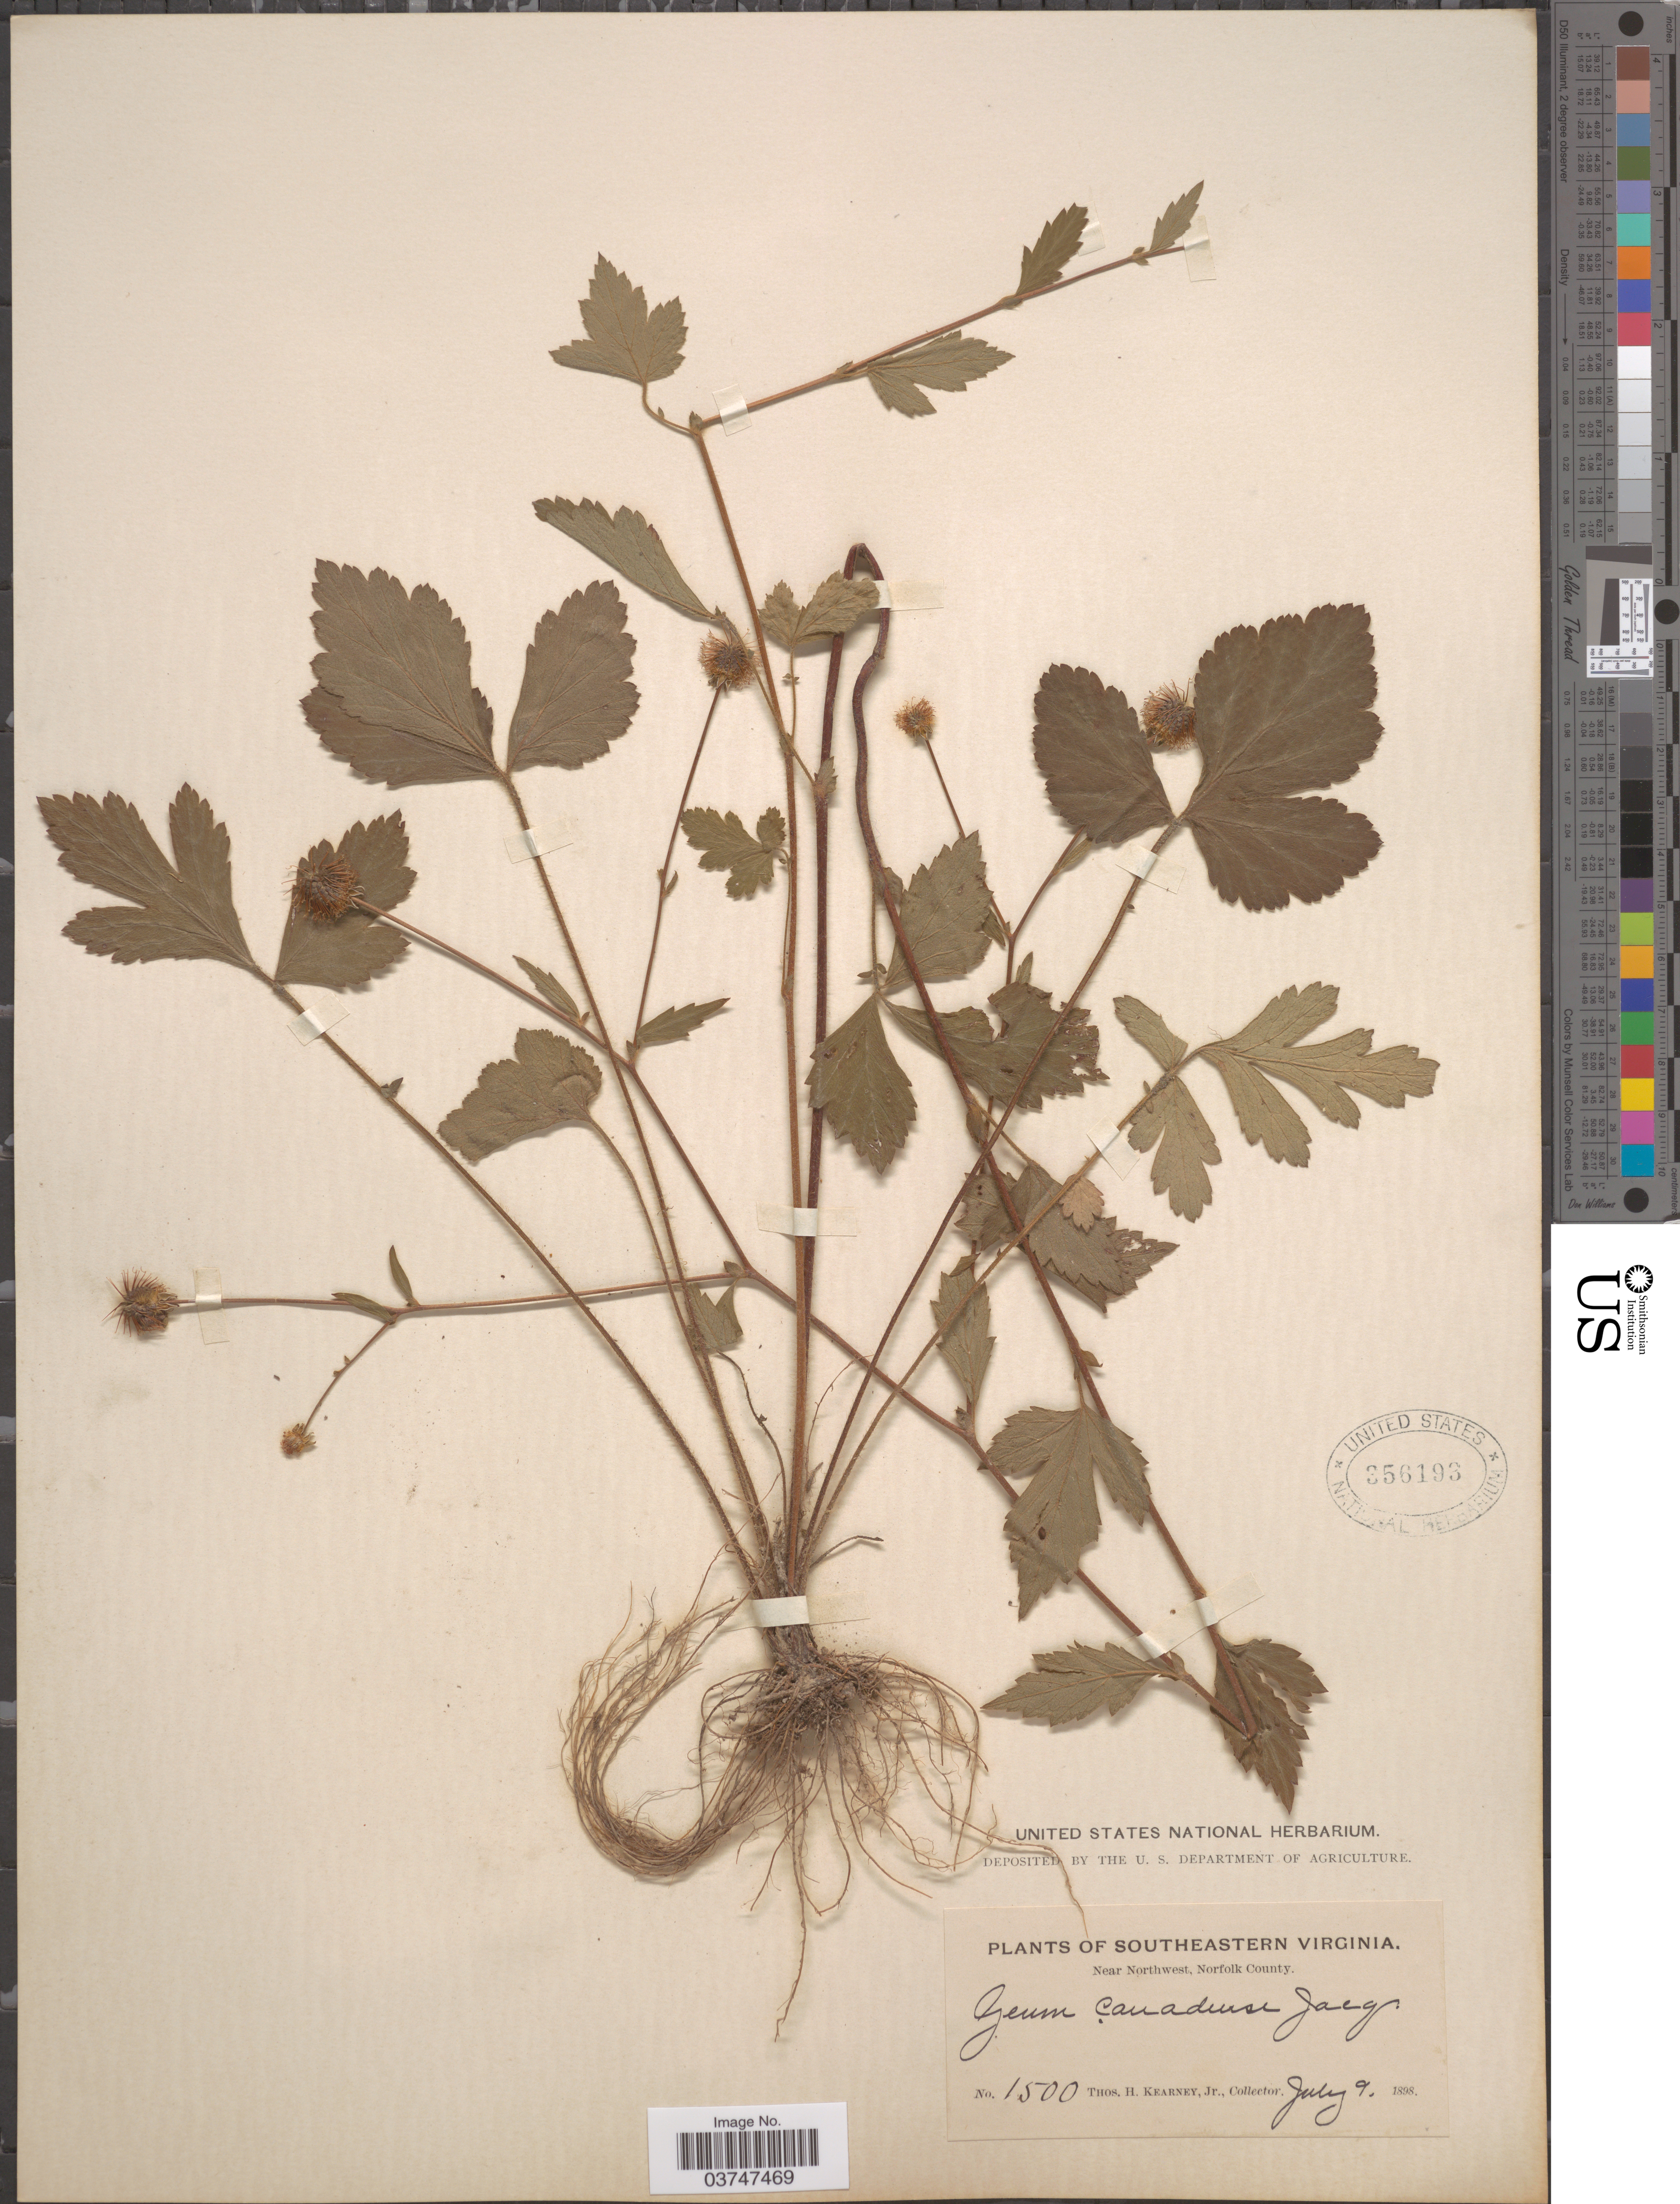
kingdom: Plantae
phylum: Tracheophyta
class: Magnoliopsida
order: Rosales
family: Rosaceae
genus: Geum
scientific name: Geum canadense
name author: Jacq.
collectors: T. H. Kearney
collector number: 1500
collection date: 1898-07-09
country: United States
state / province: Virginia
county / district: City of Chesapeake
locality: Southeastern Virginia. Near Northwest, Norfolk County.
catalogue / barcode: US 356193